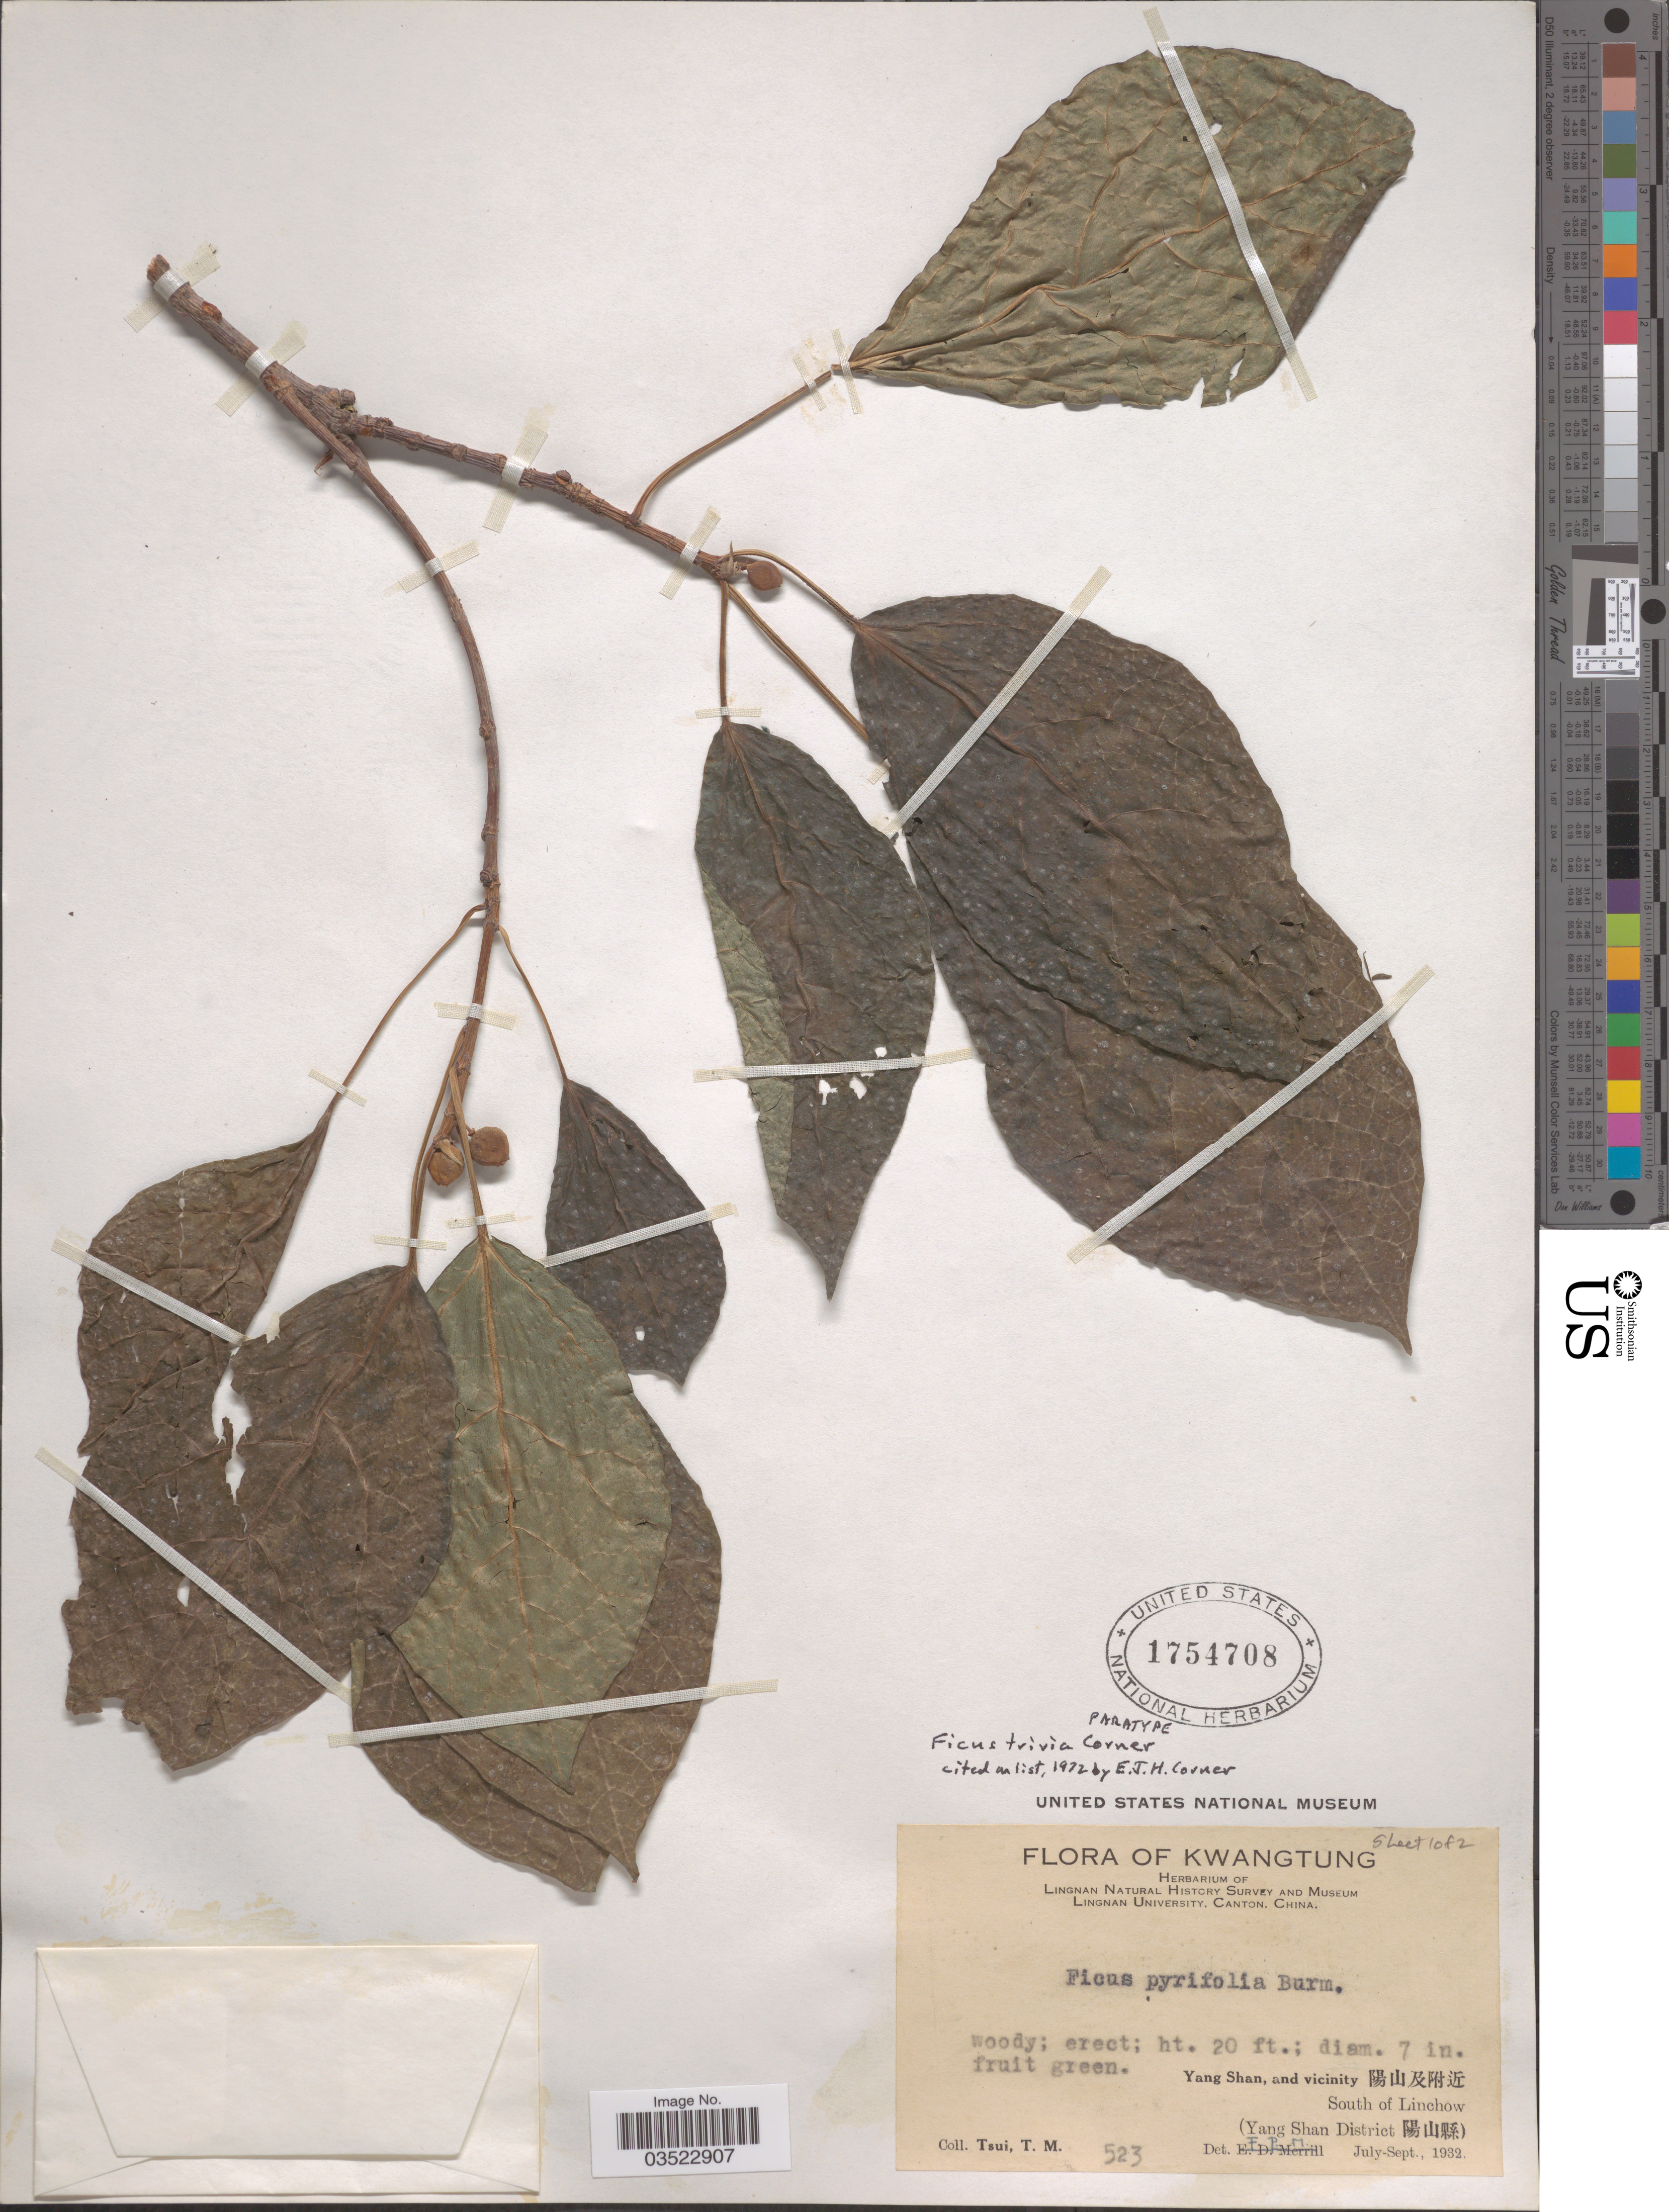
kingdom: Plantae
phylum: Tracheophyta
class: Magnoliopsida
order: Rosales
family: Moraceae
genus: Ficus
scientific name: Ficus trivia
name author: Corner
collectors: T. Tsui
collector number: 523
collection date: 1932-07/1932-09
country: China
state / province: Guangdong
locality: Kwangtung. Lingnan Natural History Survey and Museum Lingnan University, Canton, China. Yang Shan, and vicinity X. South of Linchow. (Yang Shan District X).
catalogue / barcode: US 1754708